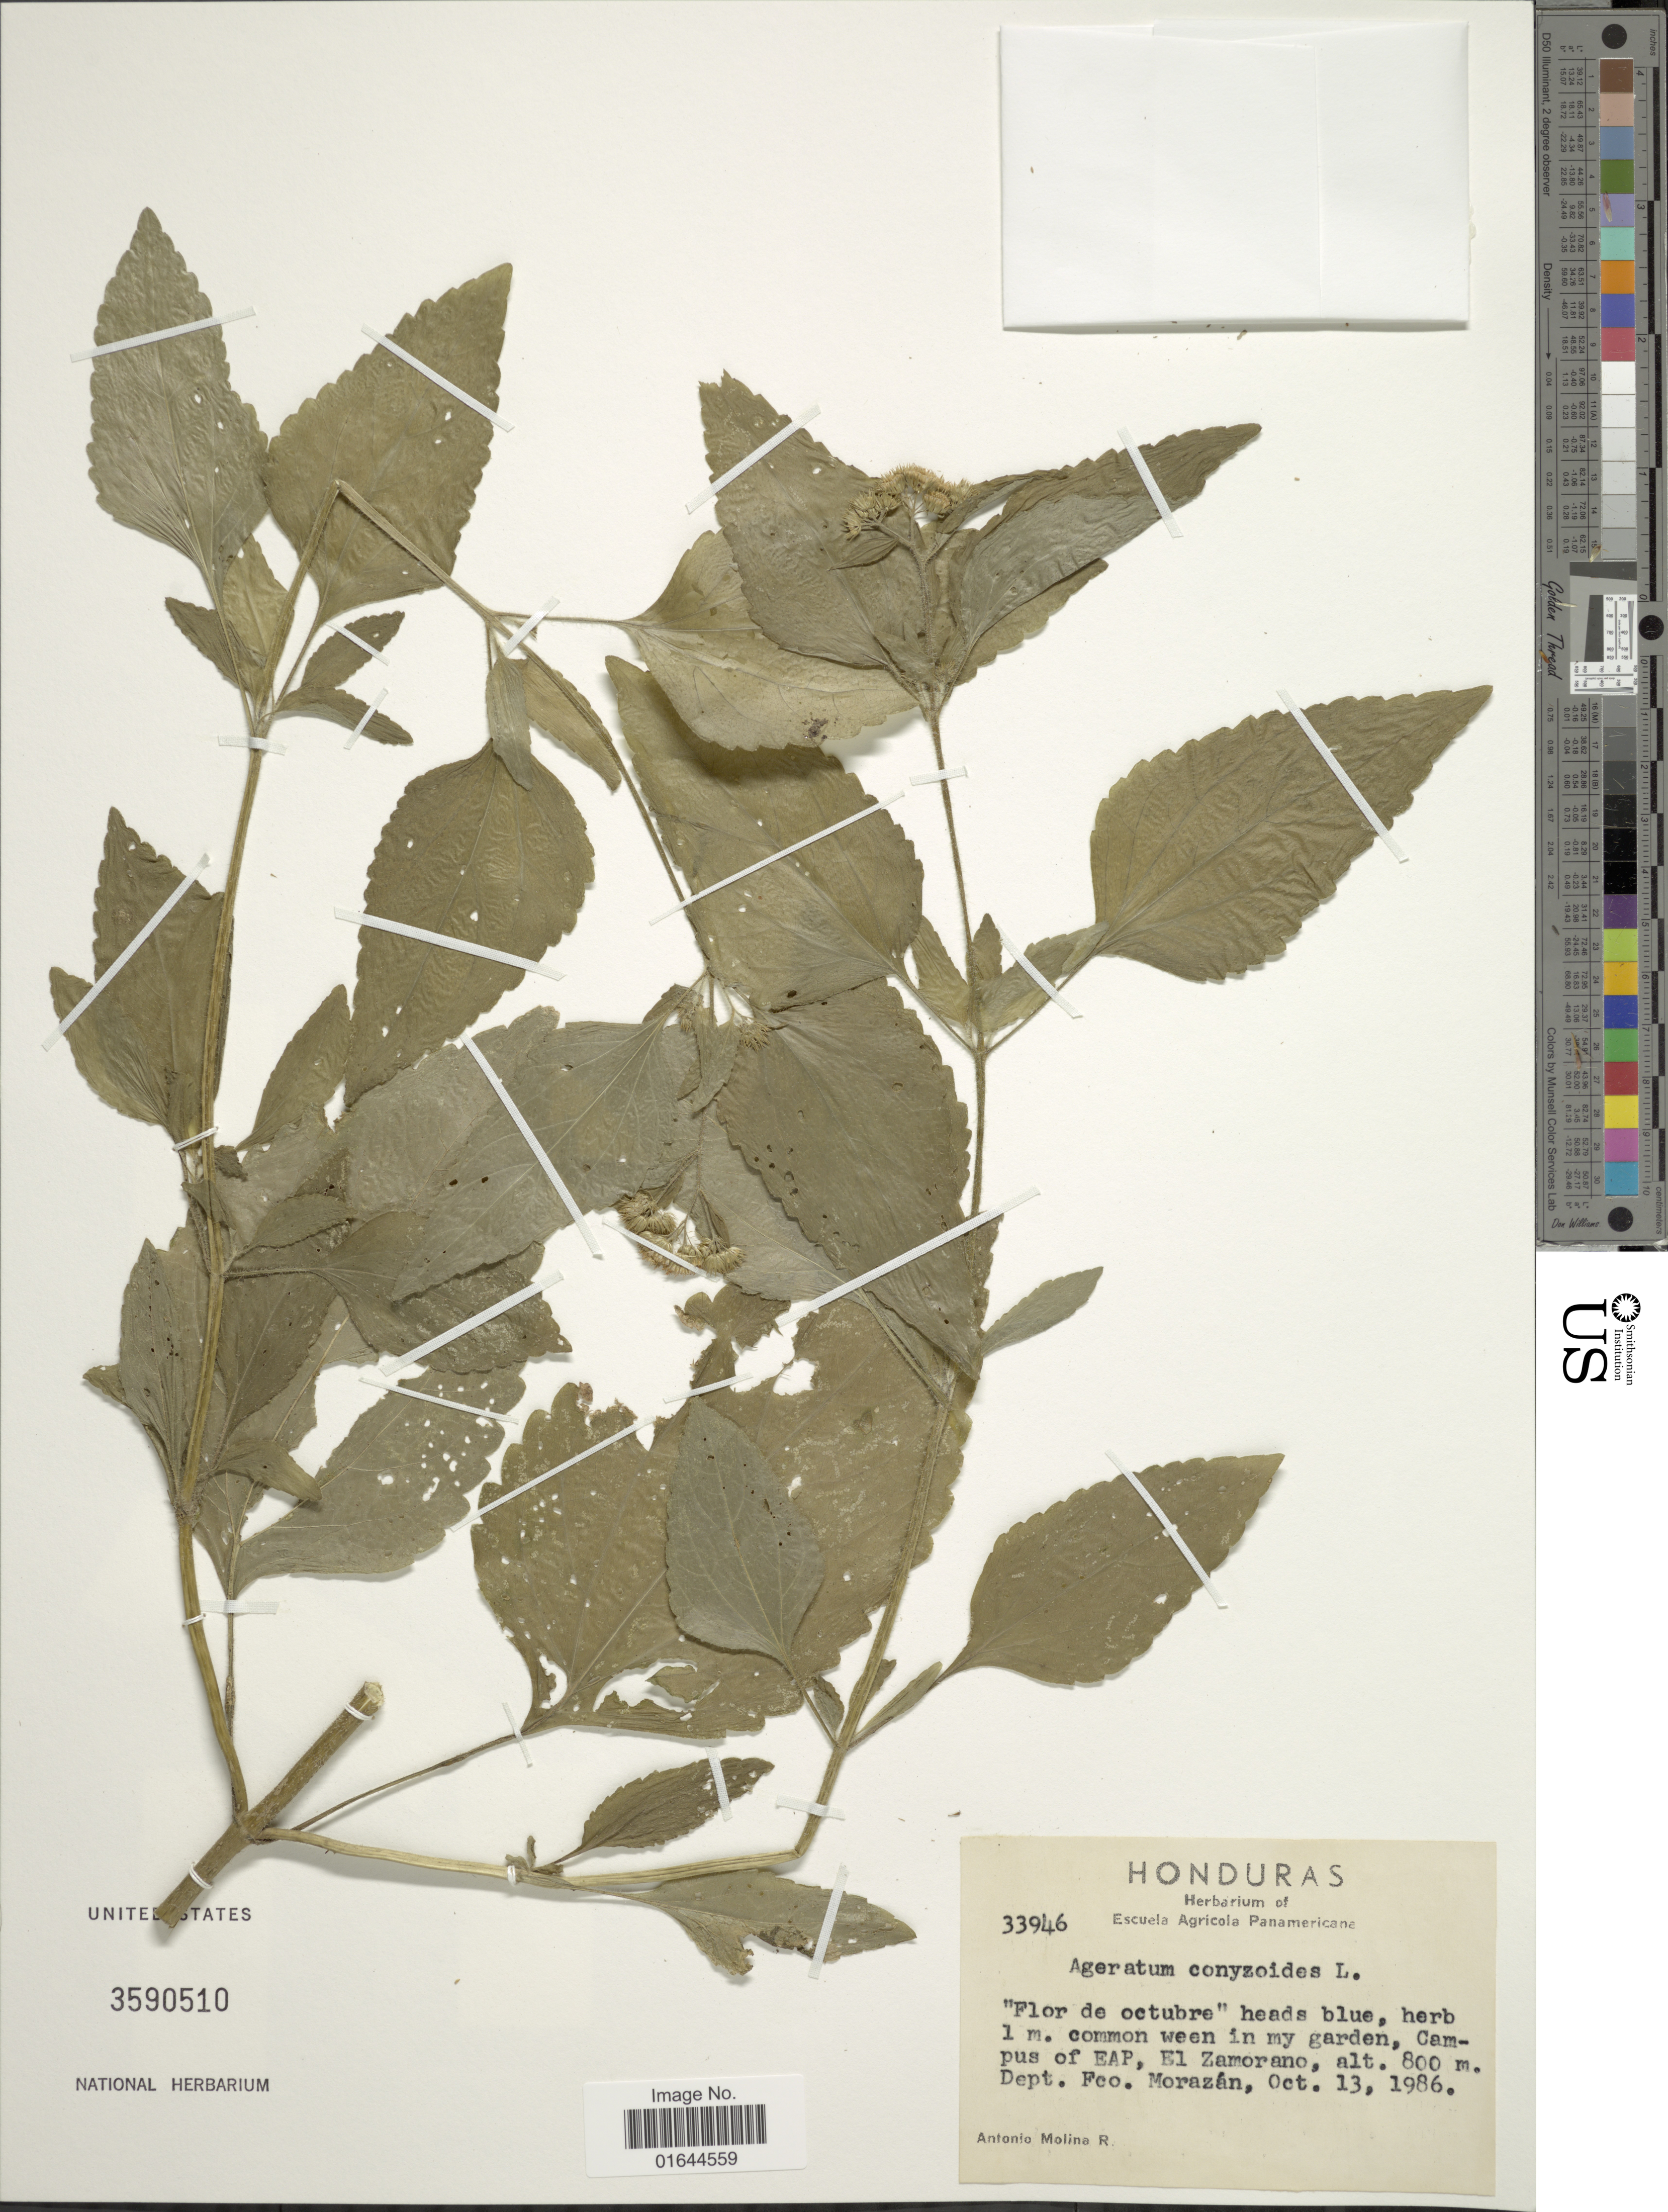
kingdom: Plantae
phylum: Tracheophyta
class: Magnoliopsida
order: Asterales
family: Asteraceae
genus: Ageratum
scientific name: Ageratum conyzoides subsp. conyzoides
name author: L.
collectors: A. Molina R.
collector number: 33946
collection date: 1986-10-13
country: Honduras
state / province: Fco. Morazán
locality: Honduras, Campus of EAp, El Zamorano. Dept. Fco. Morazan.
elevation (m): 800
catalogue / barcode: US 3590510